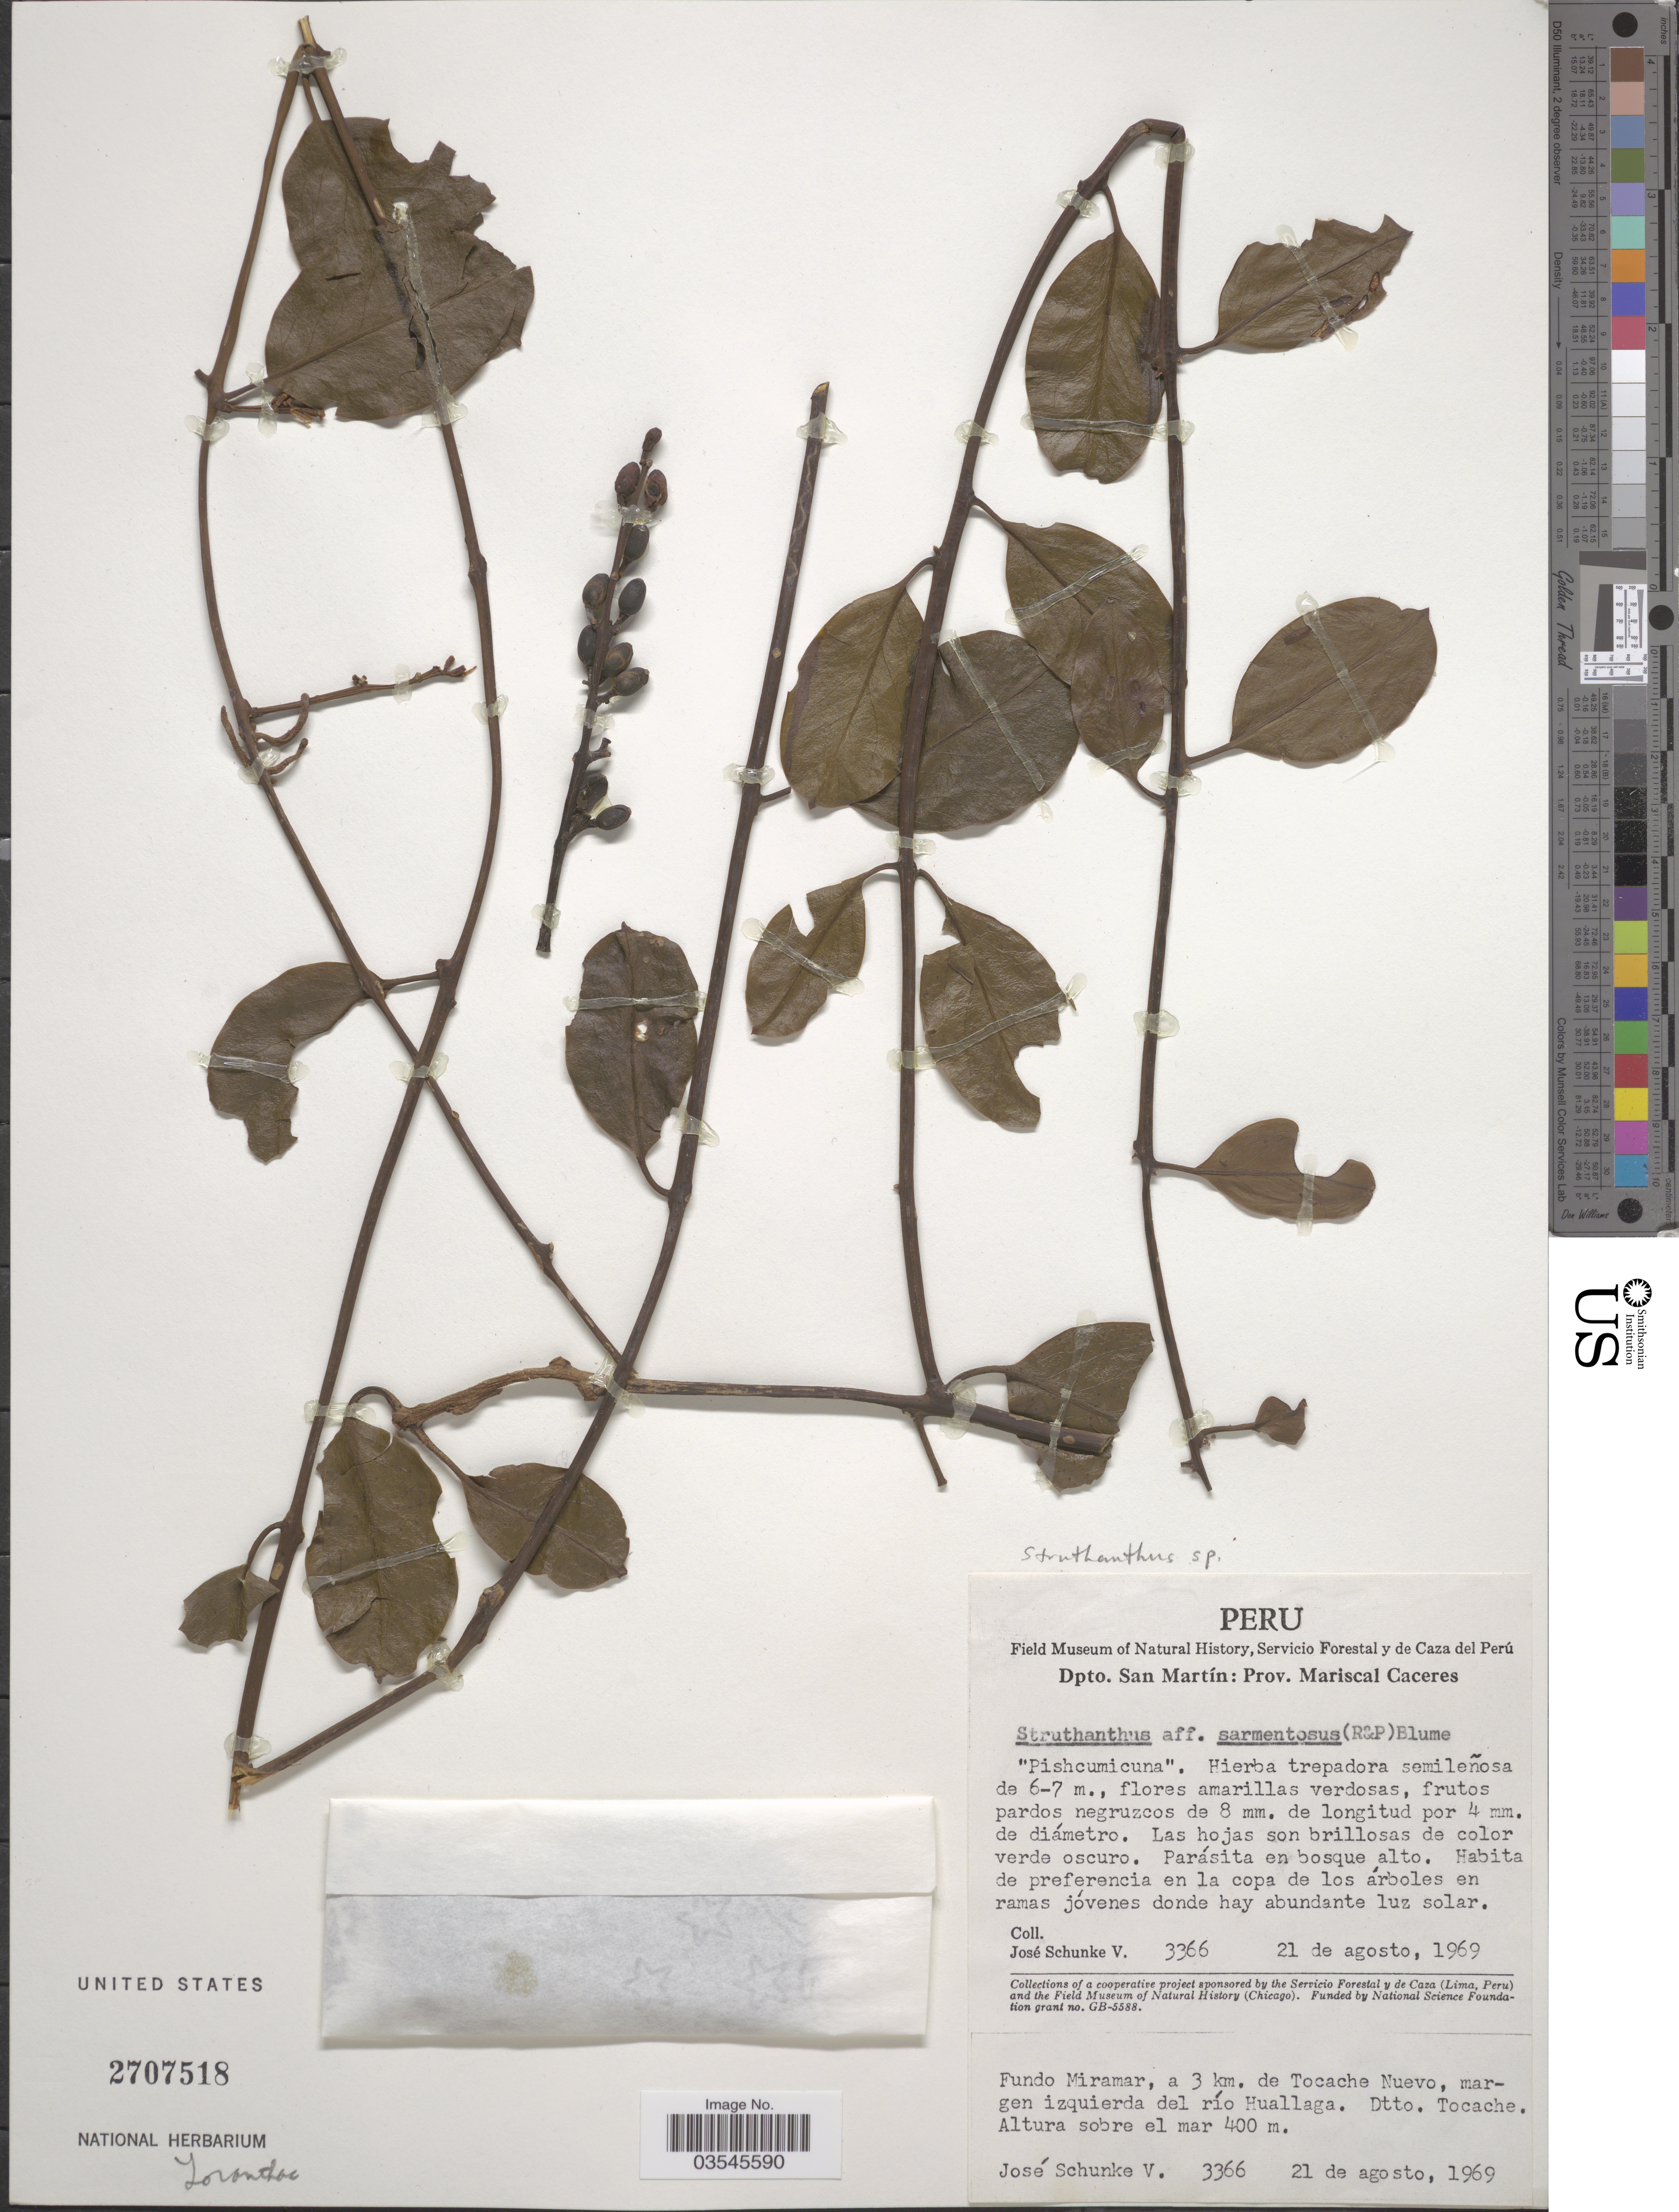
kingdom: Plantae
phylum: Tracheophyta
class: Magnoliopsida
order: Santalales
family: Loranthaceae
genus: Struthanthus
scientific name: Struthanthus sp.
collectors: J. Schunke Vigo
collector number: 3366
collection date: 1969-08-21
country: Peru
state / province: San Martín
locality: Dpto. San Martín: Prov. Mariscal Caceres. Fundo Miramar, a 3 km. de Tocache Nuevo, margen izquierda del río Huallaga. Dtto. Tocache.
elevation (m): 400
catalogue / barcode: US 2707518